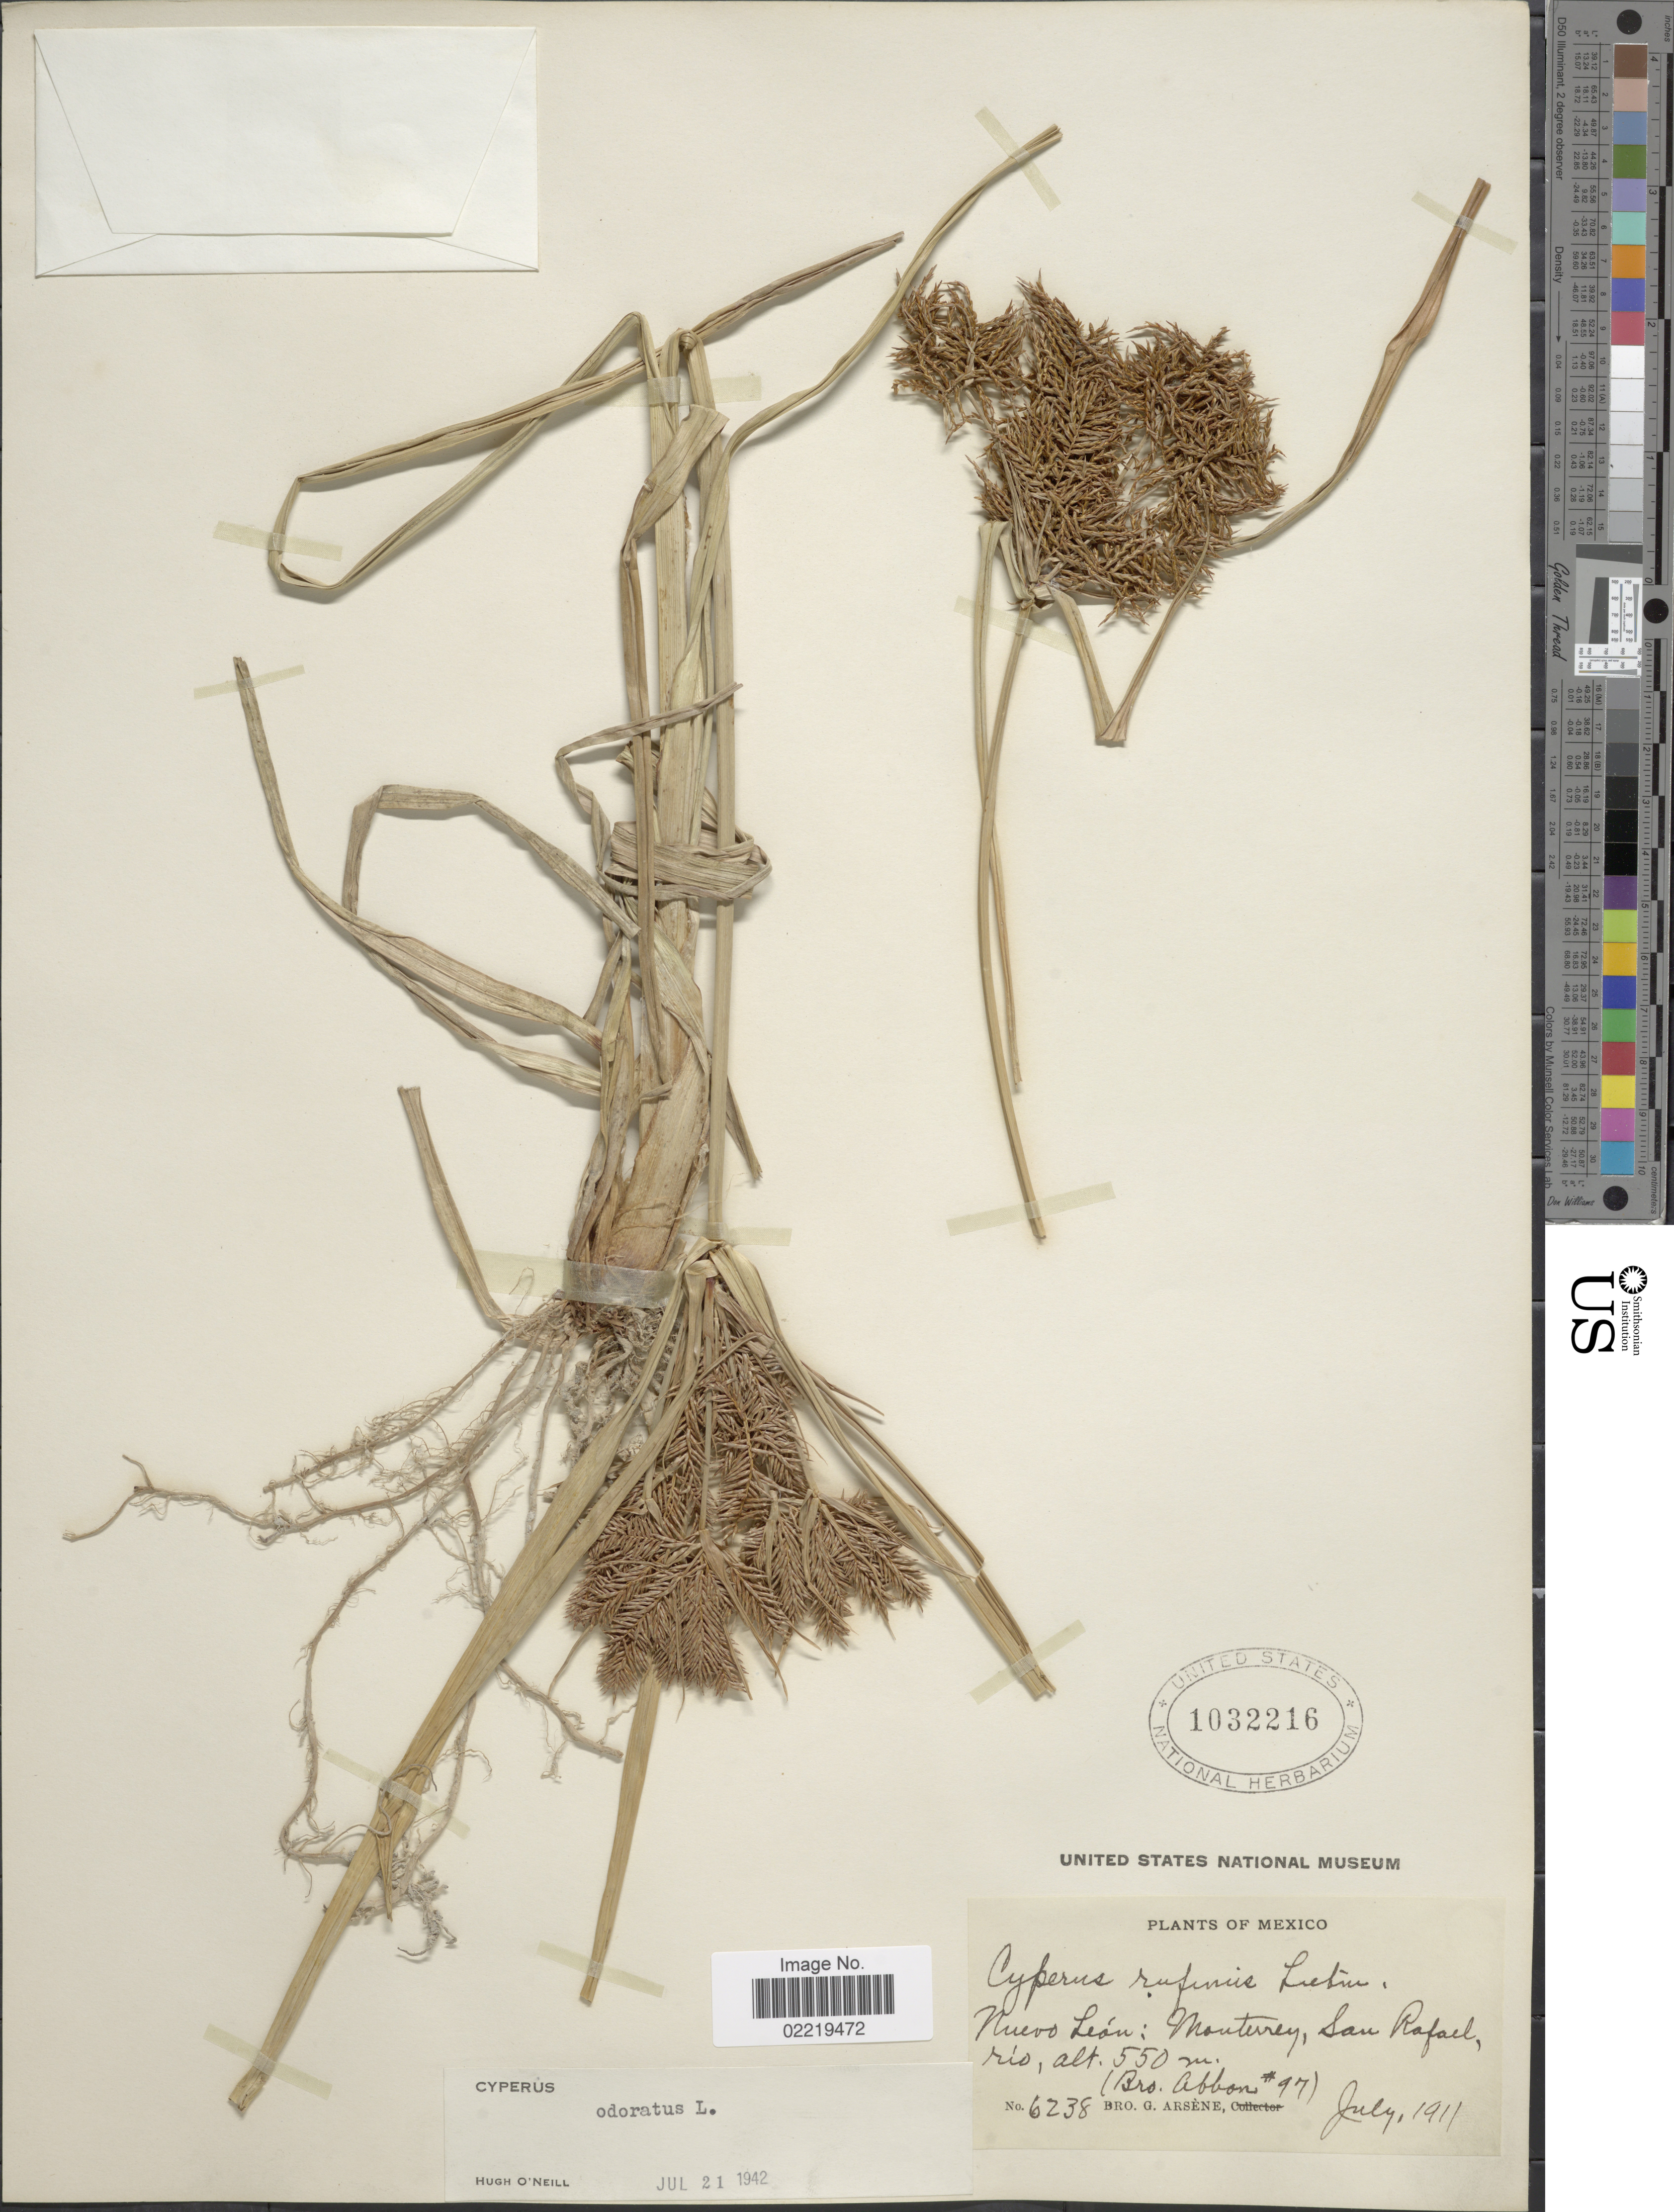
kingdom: Plantae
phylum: Tracheophyta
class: Liliopsida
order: Poales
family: Cyperaceae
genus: Cyperus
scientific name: Cyperus odoratus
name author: L.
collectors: Bro. Abbon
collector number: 6238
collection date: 1911-07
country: Mexico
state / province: Nuevo León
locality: Monterrey, San Rafael, rio.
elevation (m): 550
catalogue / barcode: US 1032216